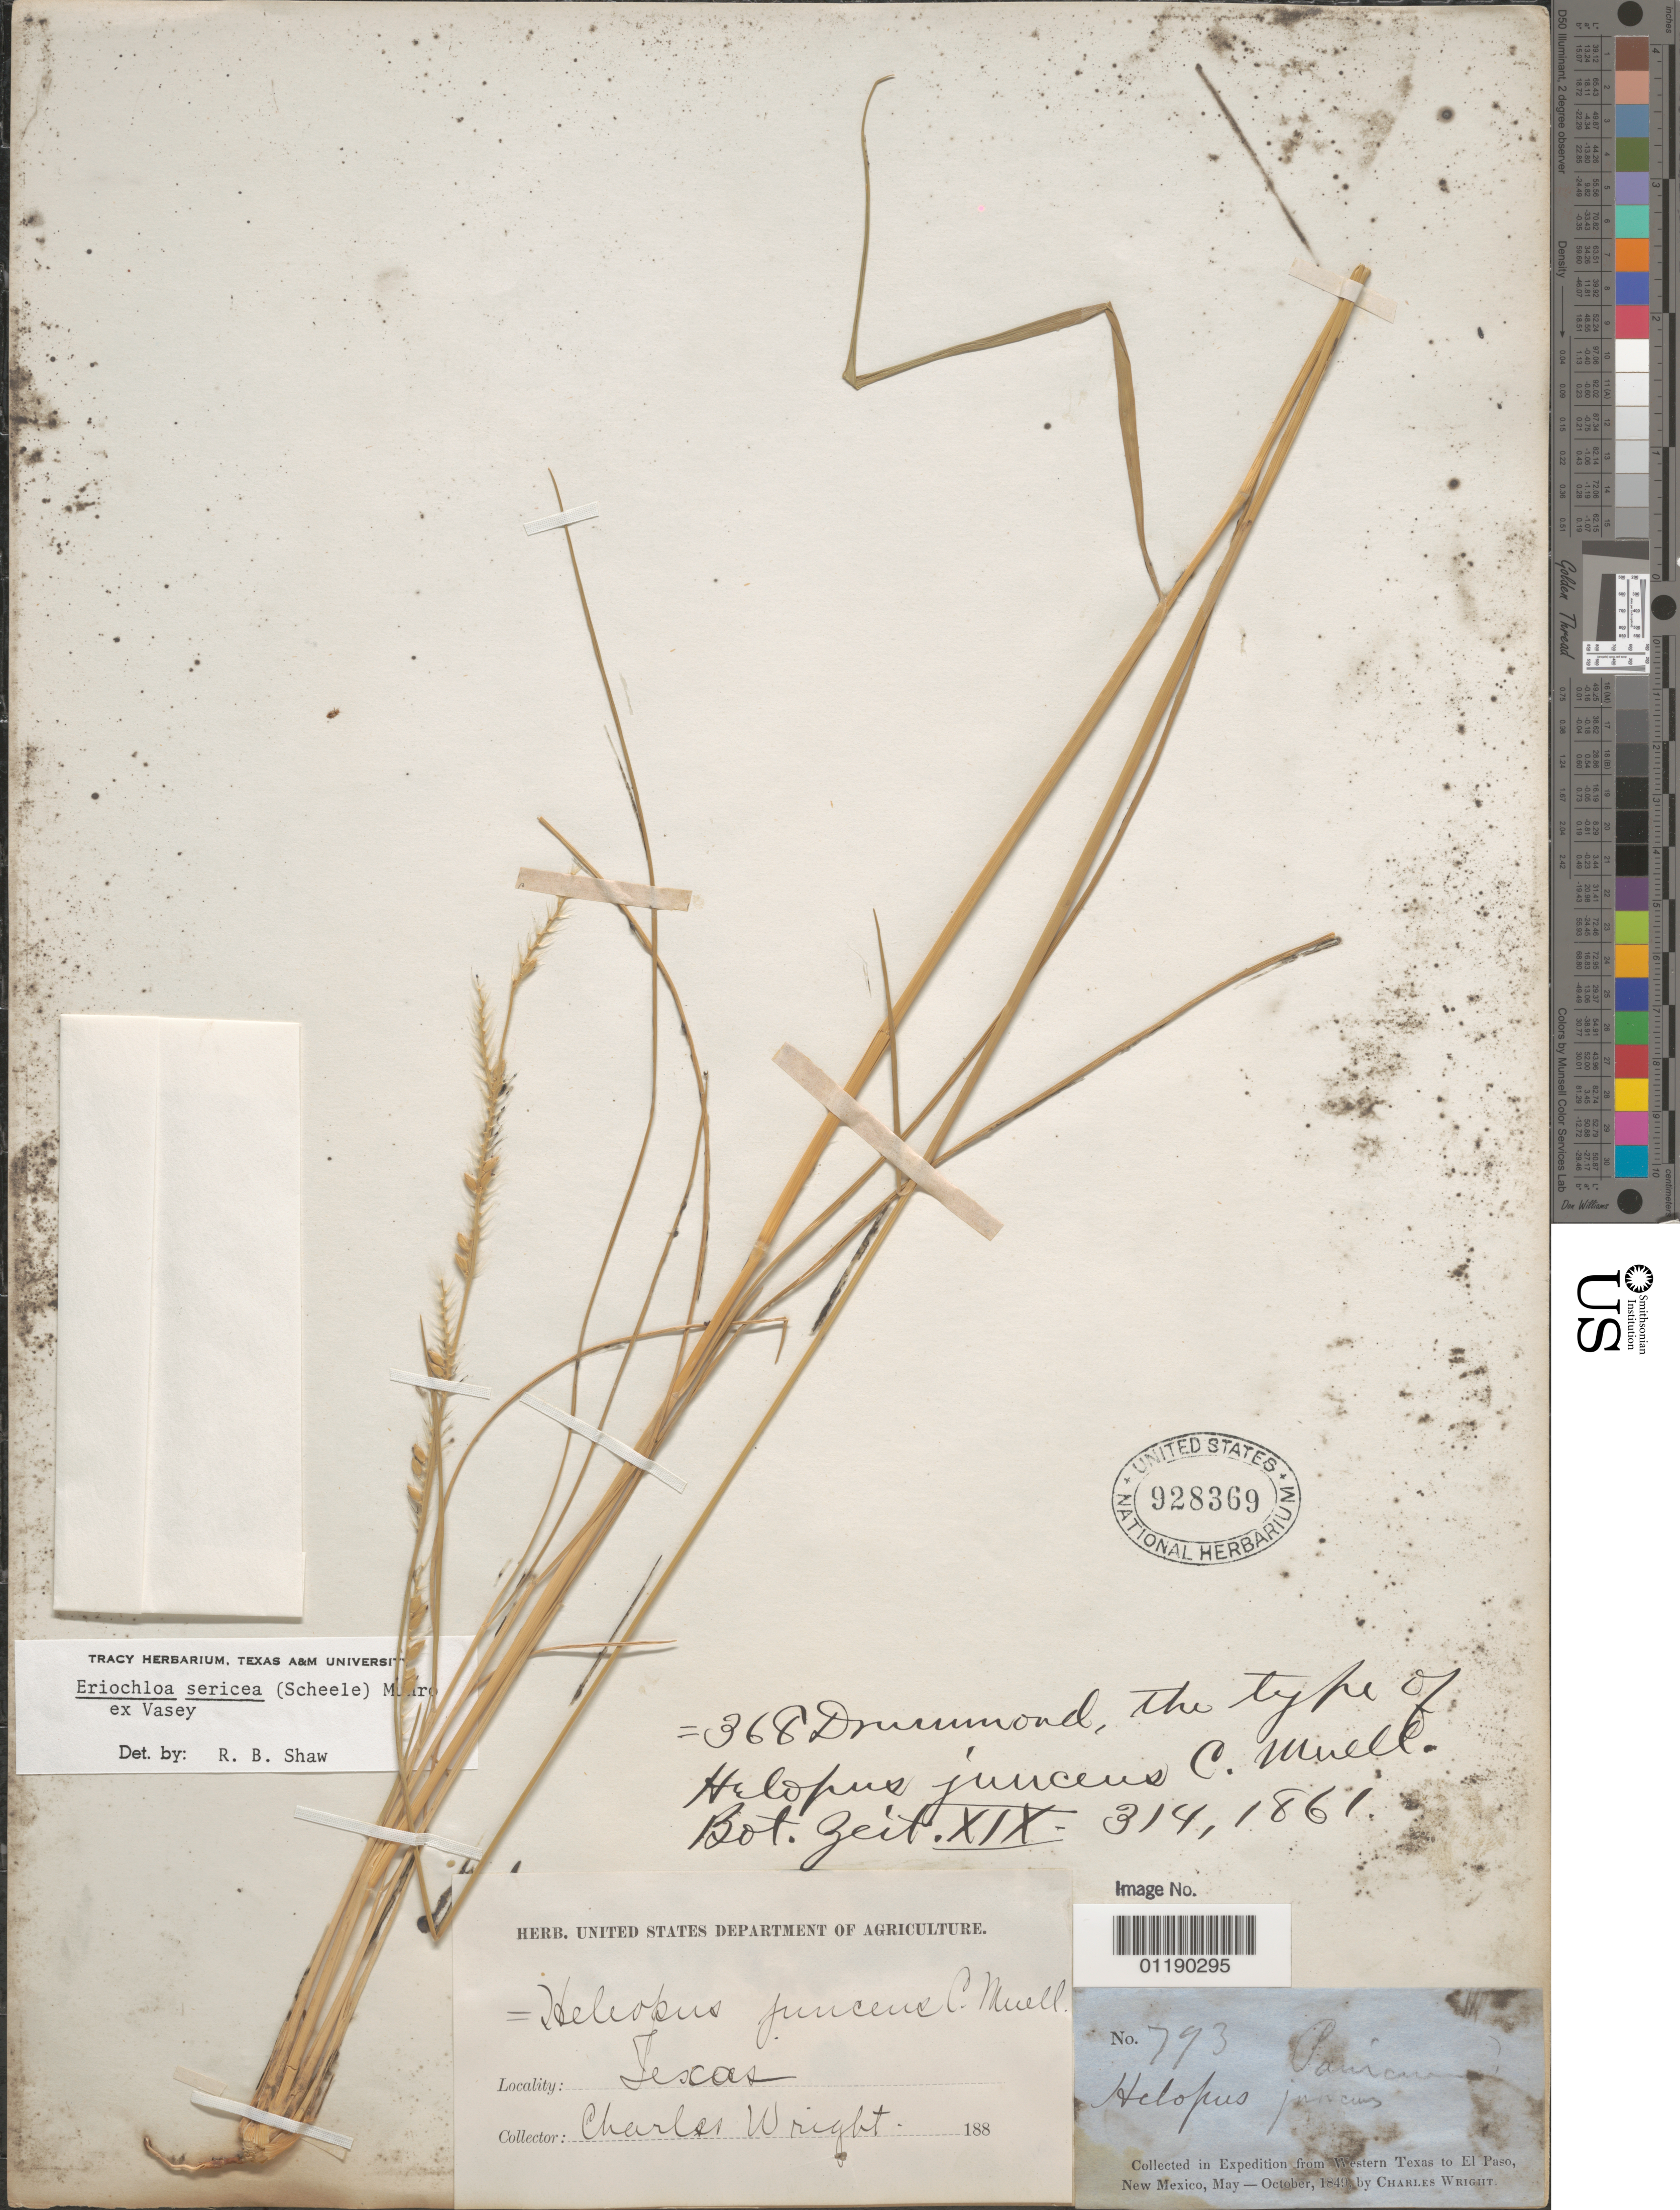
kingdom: Plantae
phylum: Tracheophyta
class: Liliopsida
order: Poales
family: Poaceae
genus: Eriochloa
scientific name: Eriochloa sericea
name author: (Scheele) Munro ex Vasey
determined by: Shaw, R. B.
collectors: C. Wright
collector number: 793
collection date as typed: May 1849 to -- Oct 1849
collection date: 1849-05/1849-10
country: United States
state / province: New Mexico / Texas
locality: W Texas to El Paso, New Mexico.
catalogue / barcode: US 928369